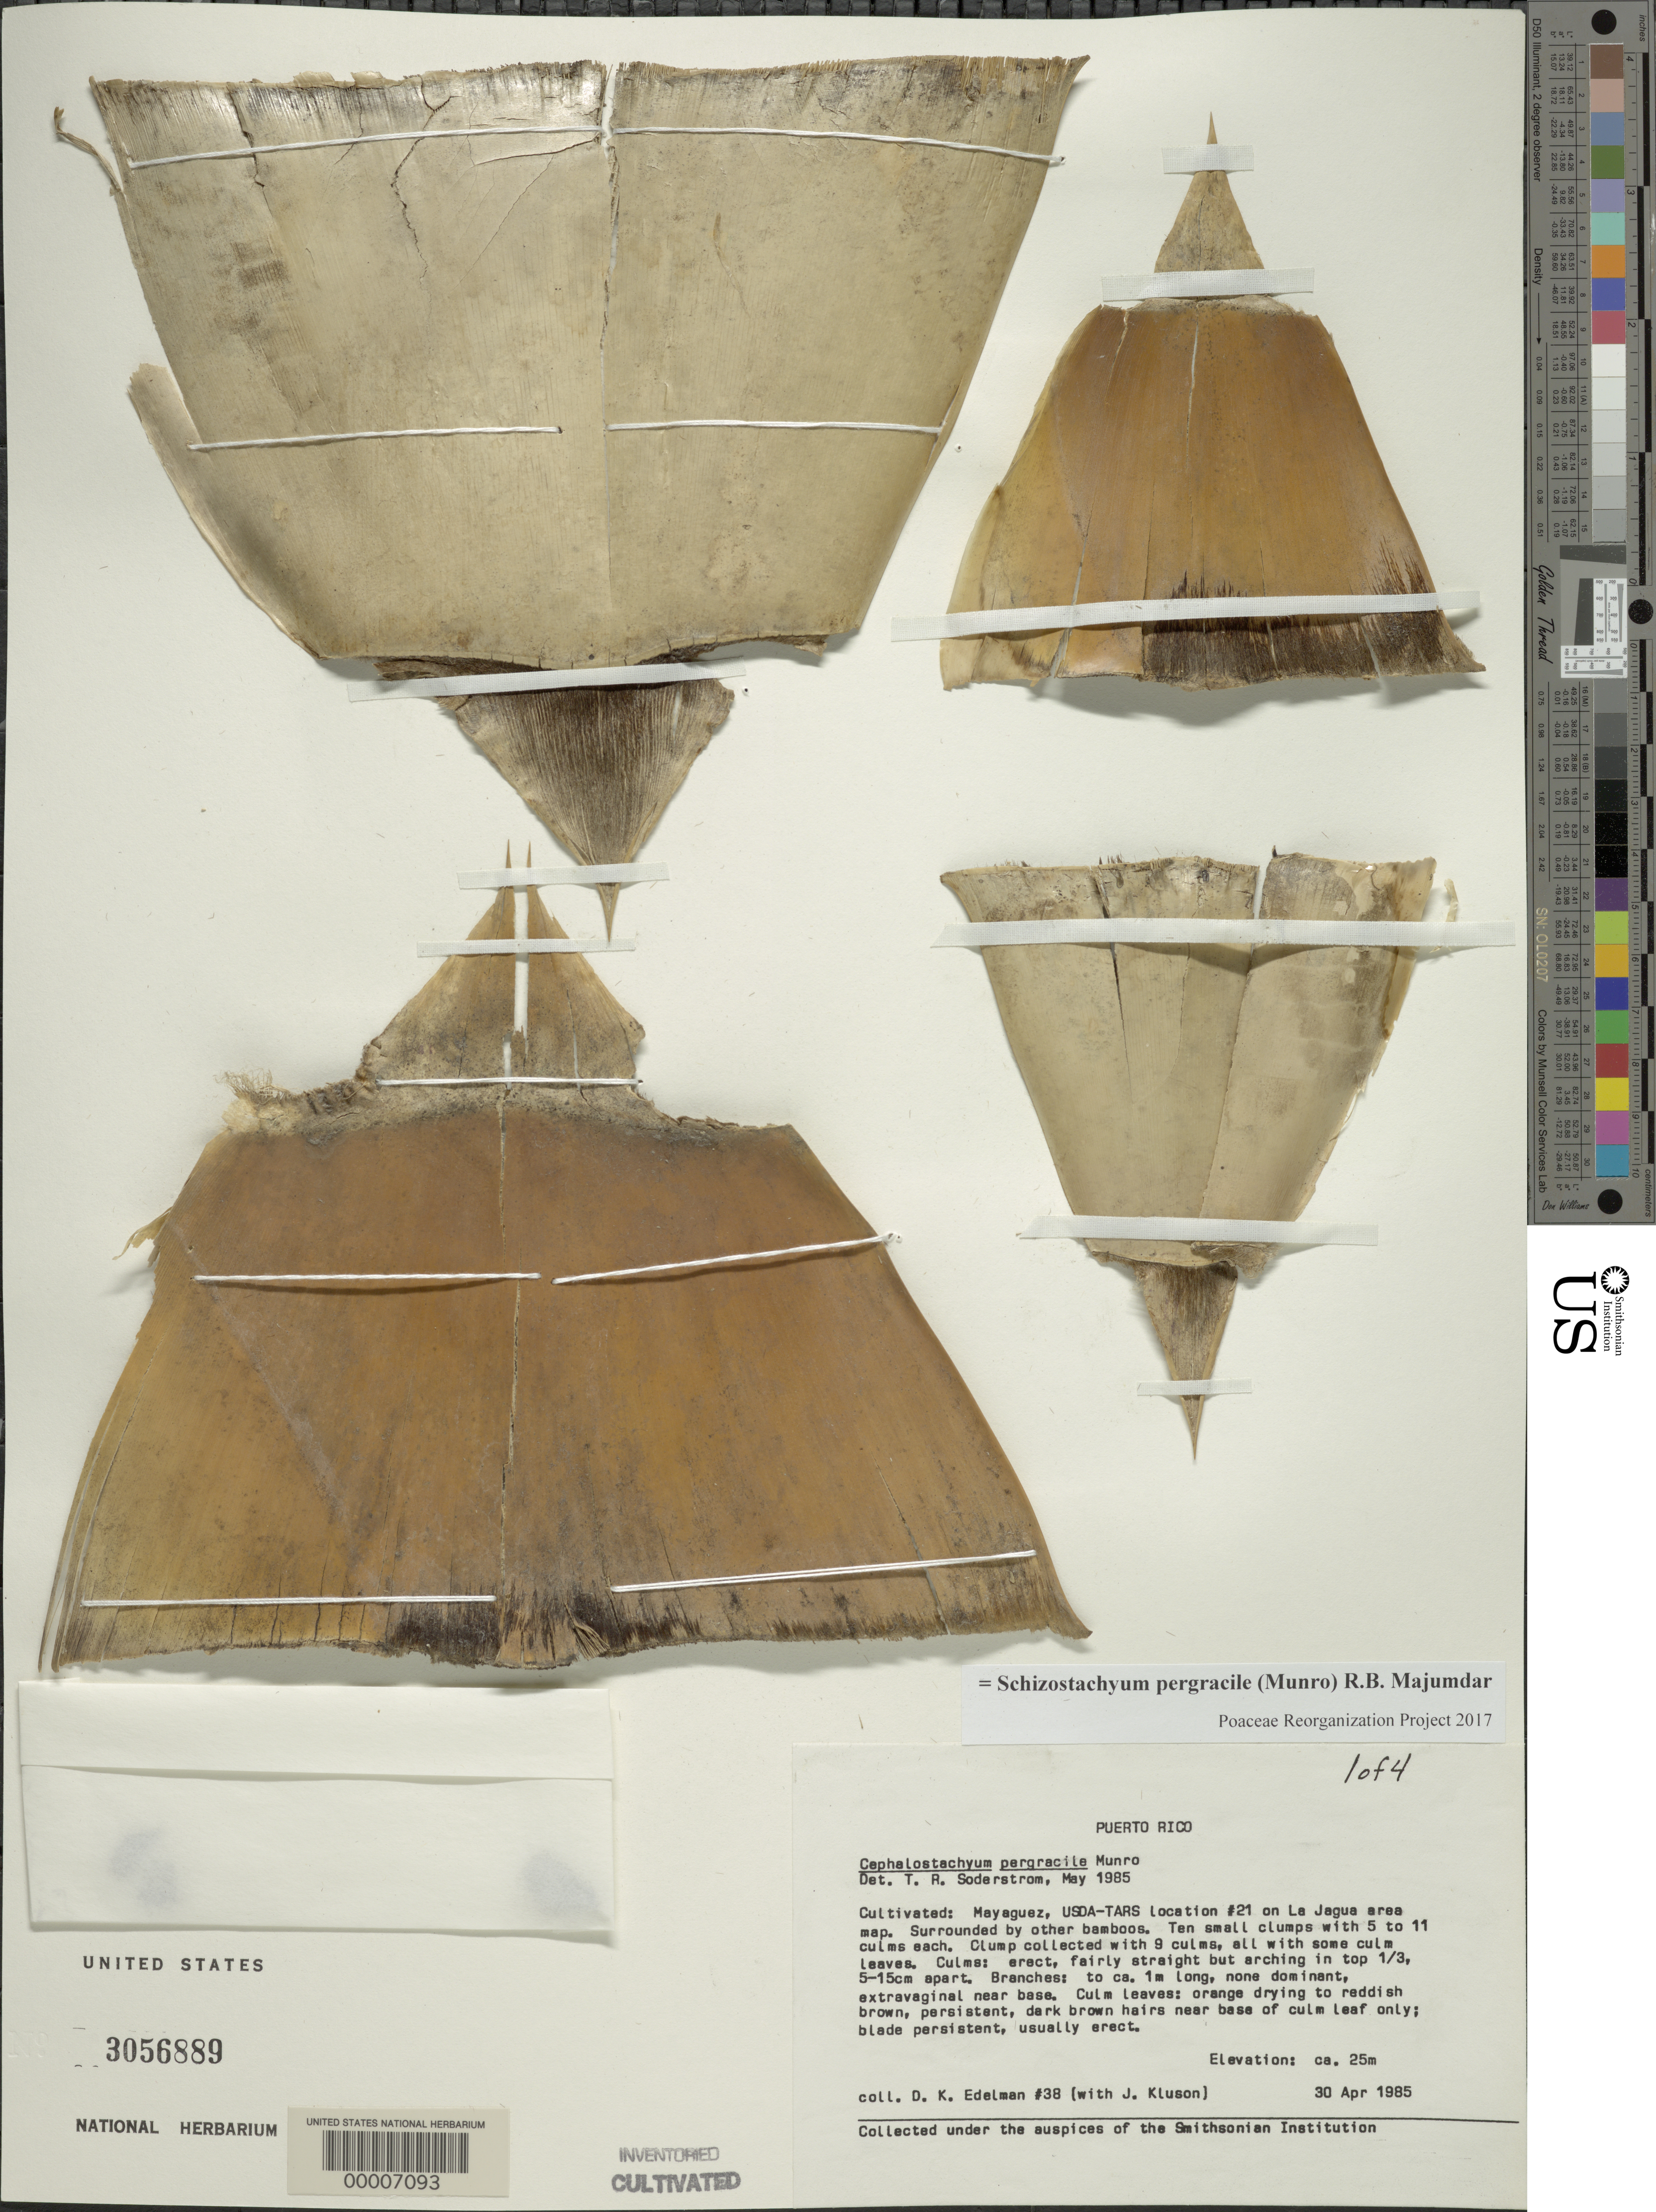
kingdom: Plantae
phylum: Tracheophyta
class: Liliopsida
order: Poales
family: Poaceae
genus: Schizostachyum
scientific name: Schizostachyum pergracile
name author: (Munro) R.B. Majumdar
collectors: D. Edelman & J. Kluson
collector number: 38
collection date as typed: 30 Apr 1985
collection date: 1985-04-30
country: Puerto Rico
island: Greater Antilles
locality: Mayaguez, usda-tars, location 21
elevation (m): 25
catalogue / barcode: US 3056889